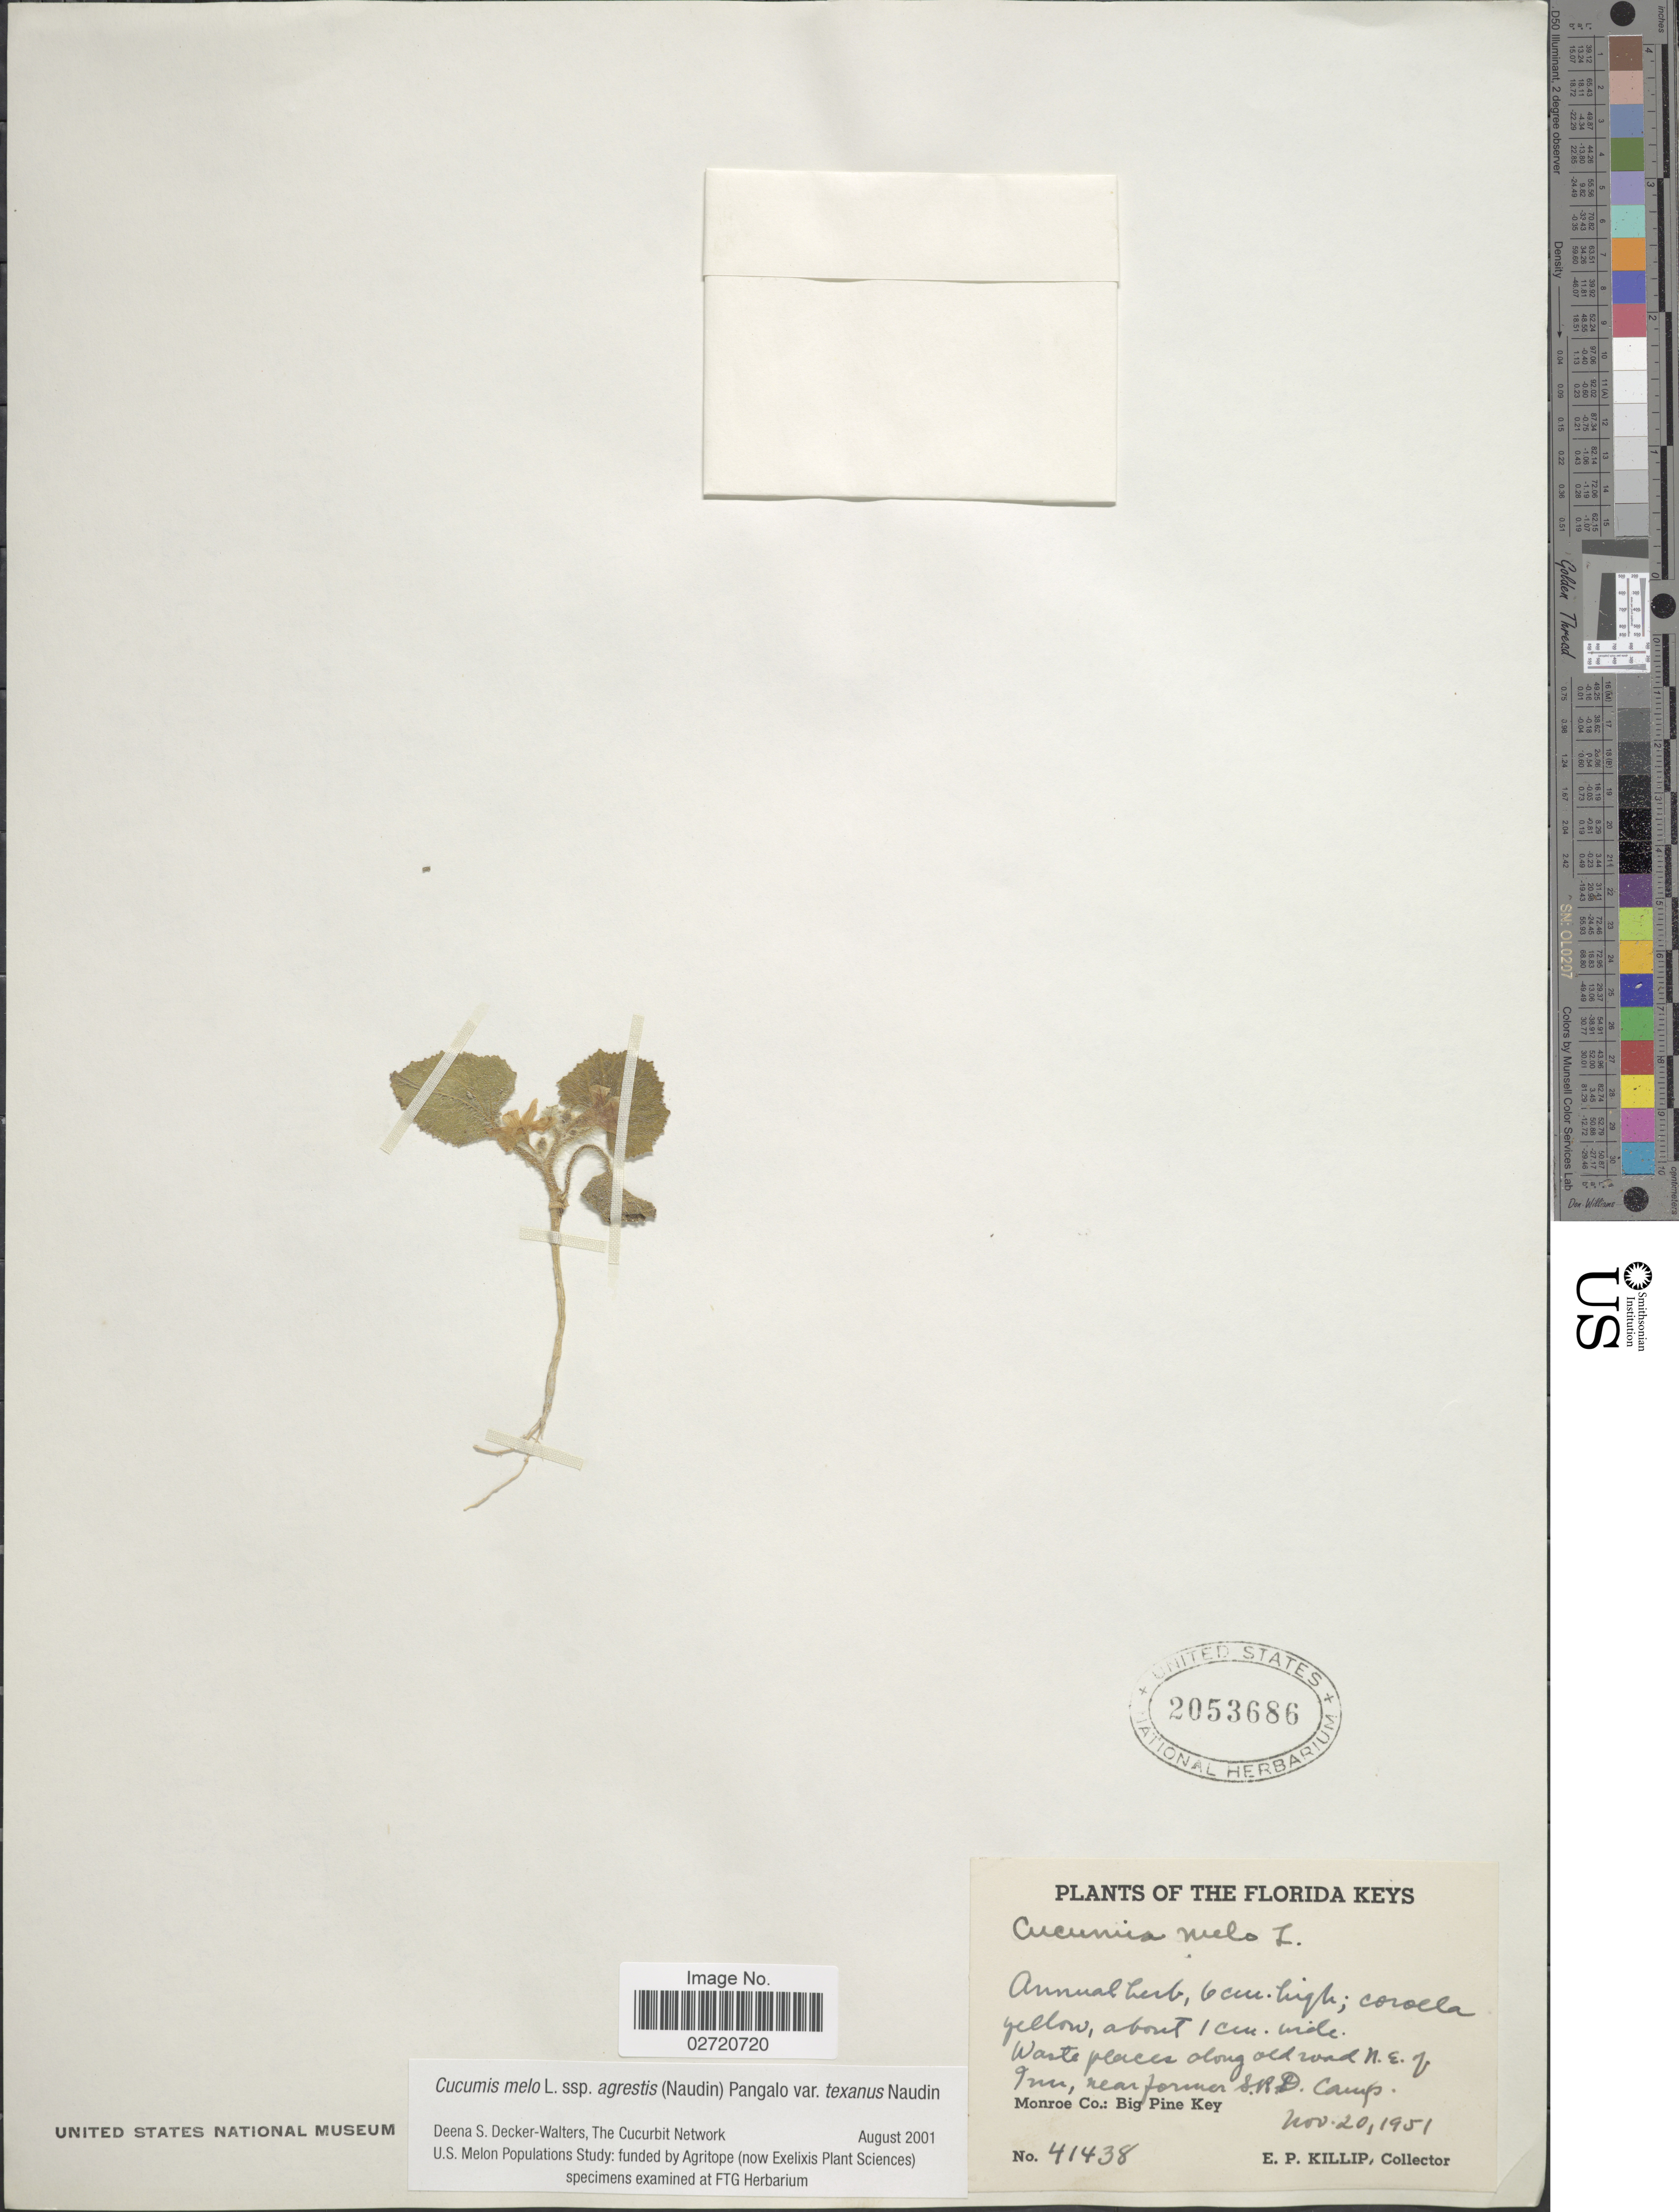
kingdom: Plantae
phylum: Tracheophyta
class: Magnoliopsida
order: Cucurbitales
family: Cucurbitaceae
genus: Cucumis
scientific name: Cucumis melo var. texanus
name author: Naudin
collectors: E. P. Killip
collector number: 41438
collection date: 1951-11-20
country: United States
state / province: Florida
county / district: Monroe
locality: Waste places along old road N.E. of Inn, near former S.R.D. Camp. Monroe Co.: Big Pine Key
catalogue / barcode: US 2053686